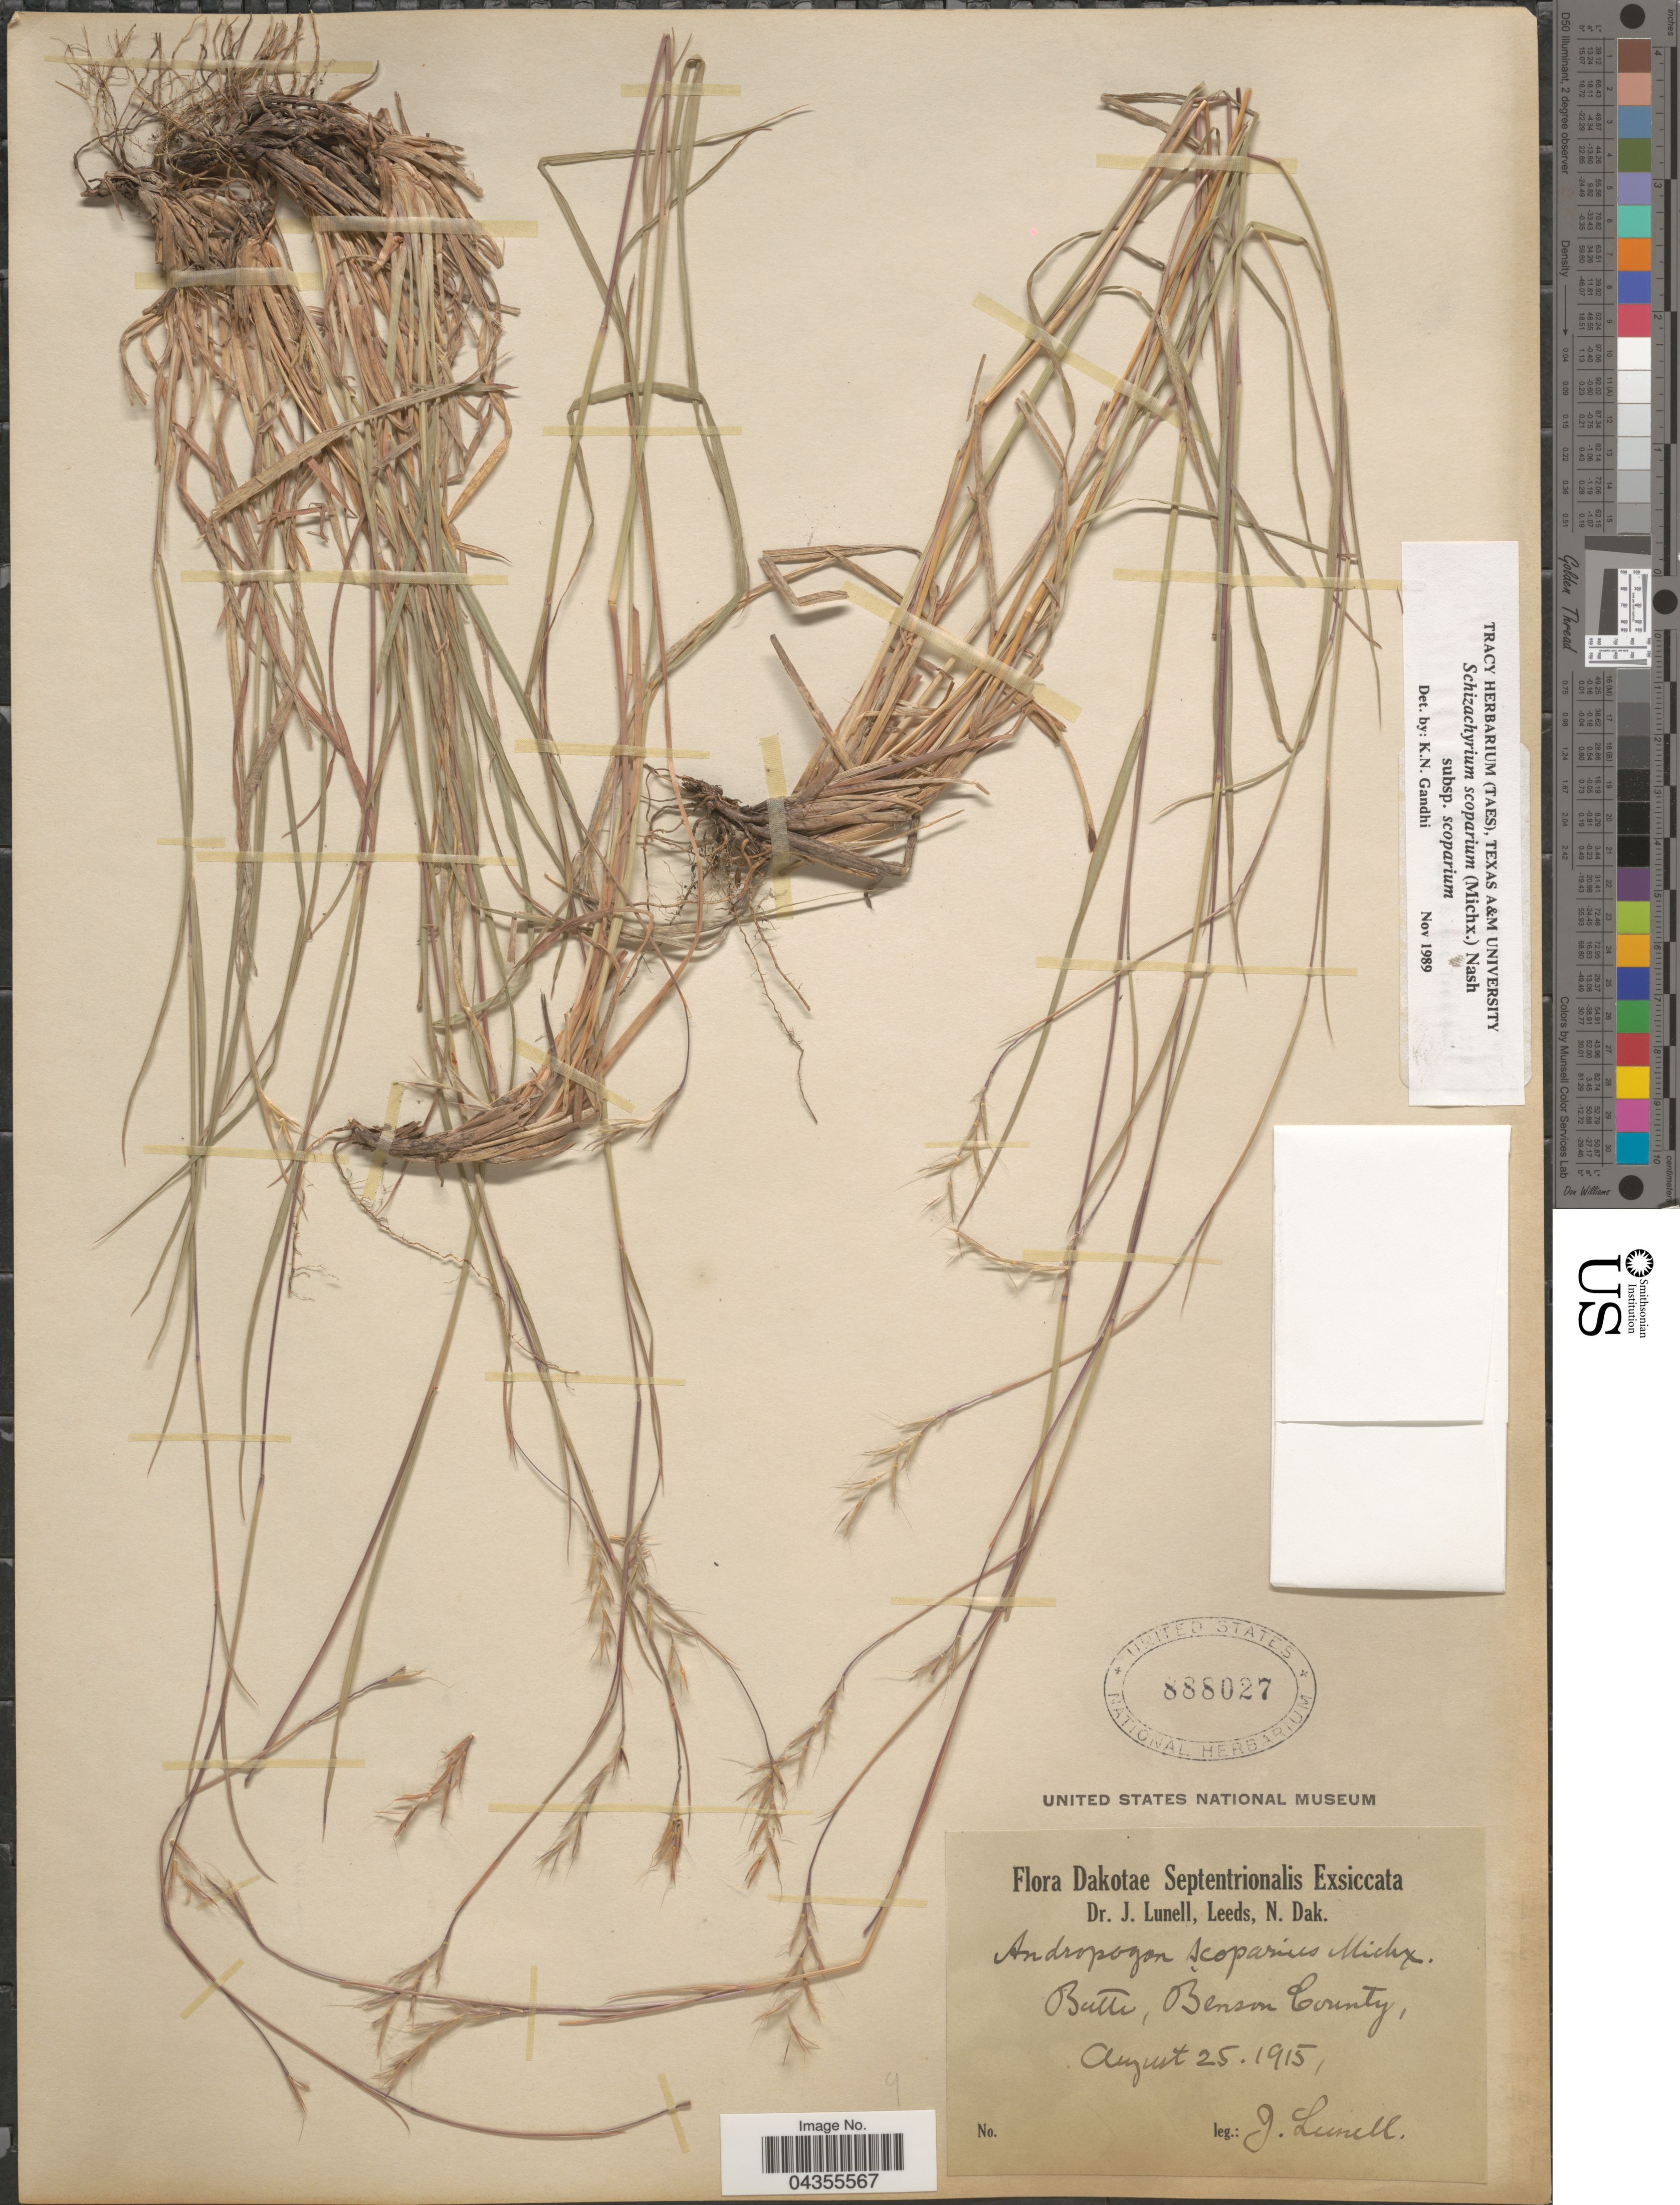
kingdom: Plantae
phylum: Tracheophyta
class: Liliopsida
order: Poales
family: Poaceae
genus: Schizachyrium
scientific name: Schizachyrium scoparium var. scoparium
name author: (Michx.) Nash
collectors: J. Lunell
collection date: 1915-08-25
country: United States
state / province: North Dakota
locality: Dakotae Septentrionalis. Butte, Benson County.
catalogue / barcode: US 888027